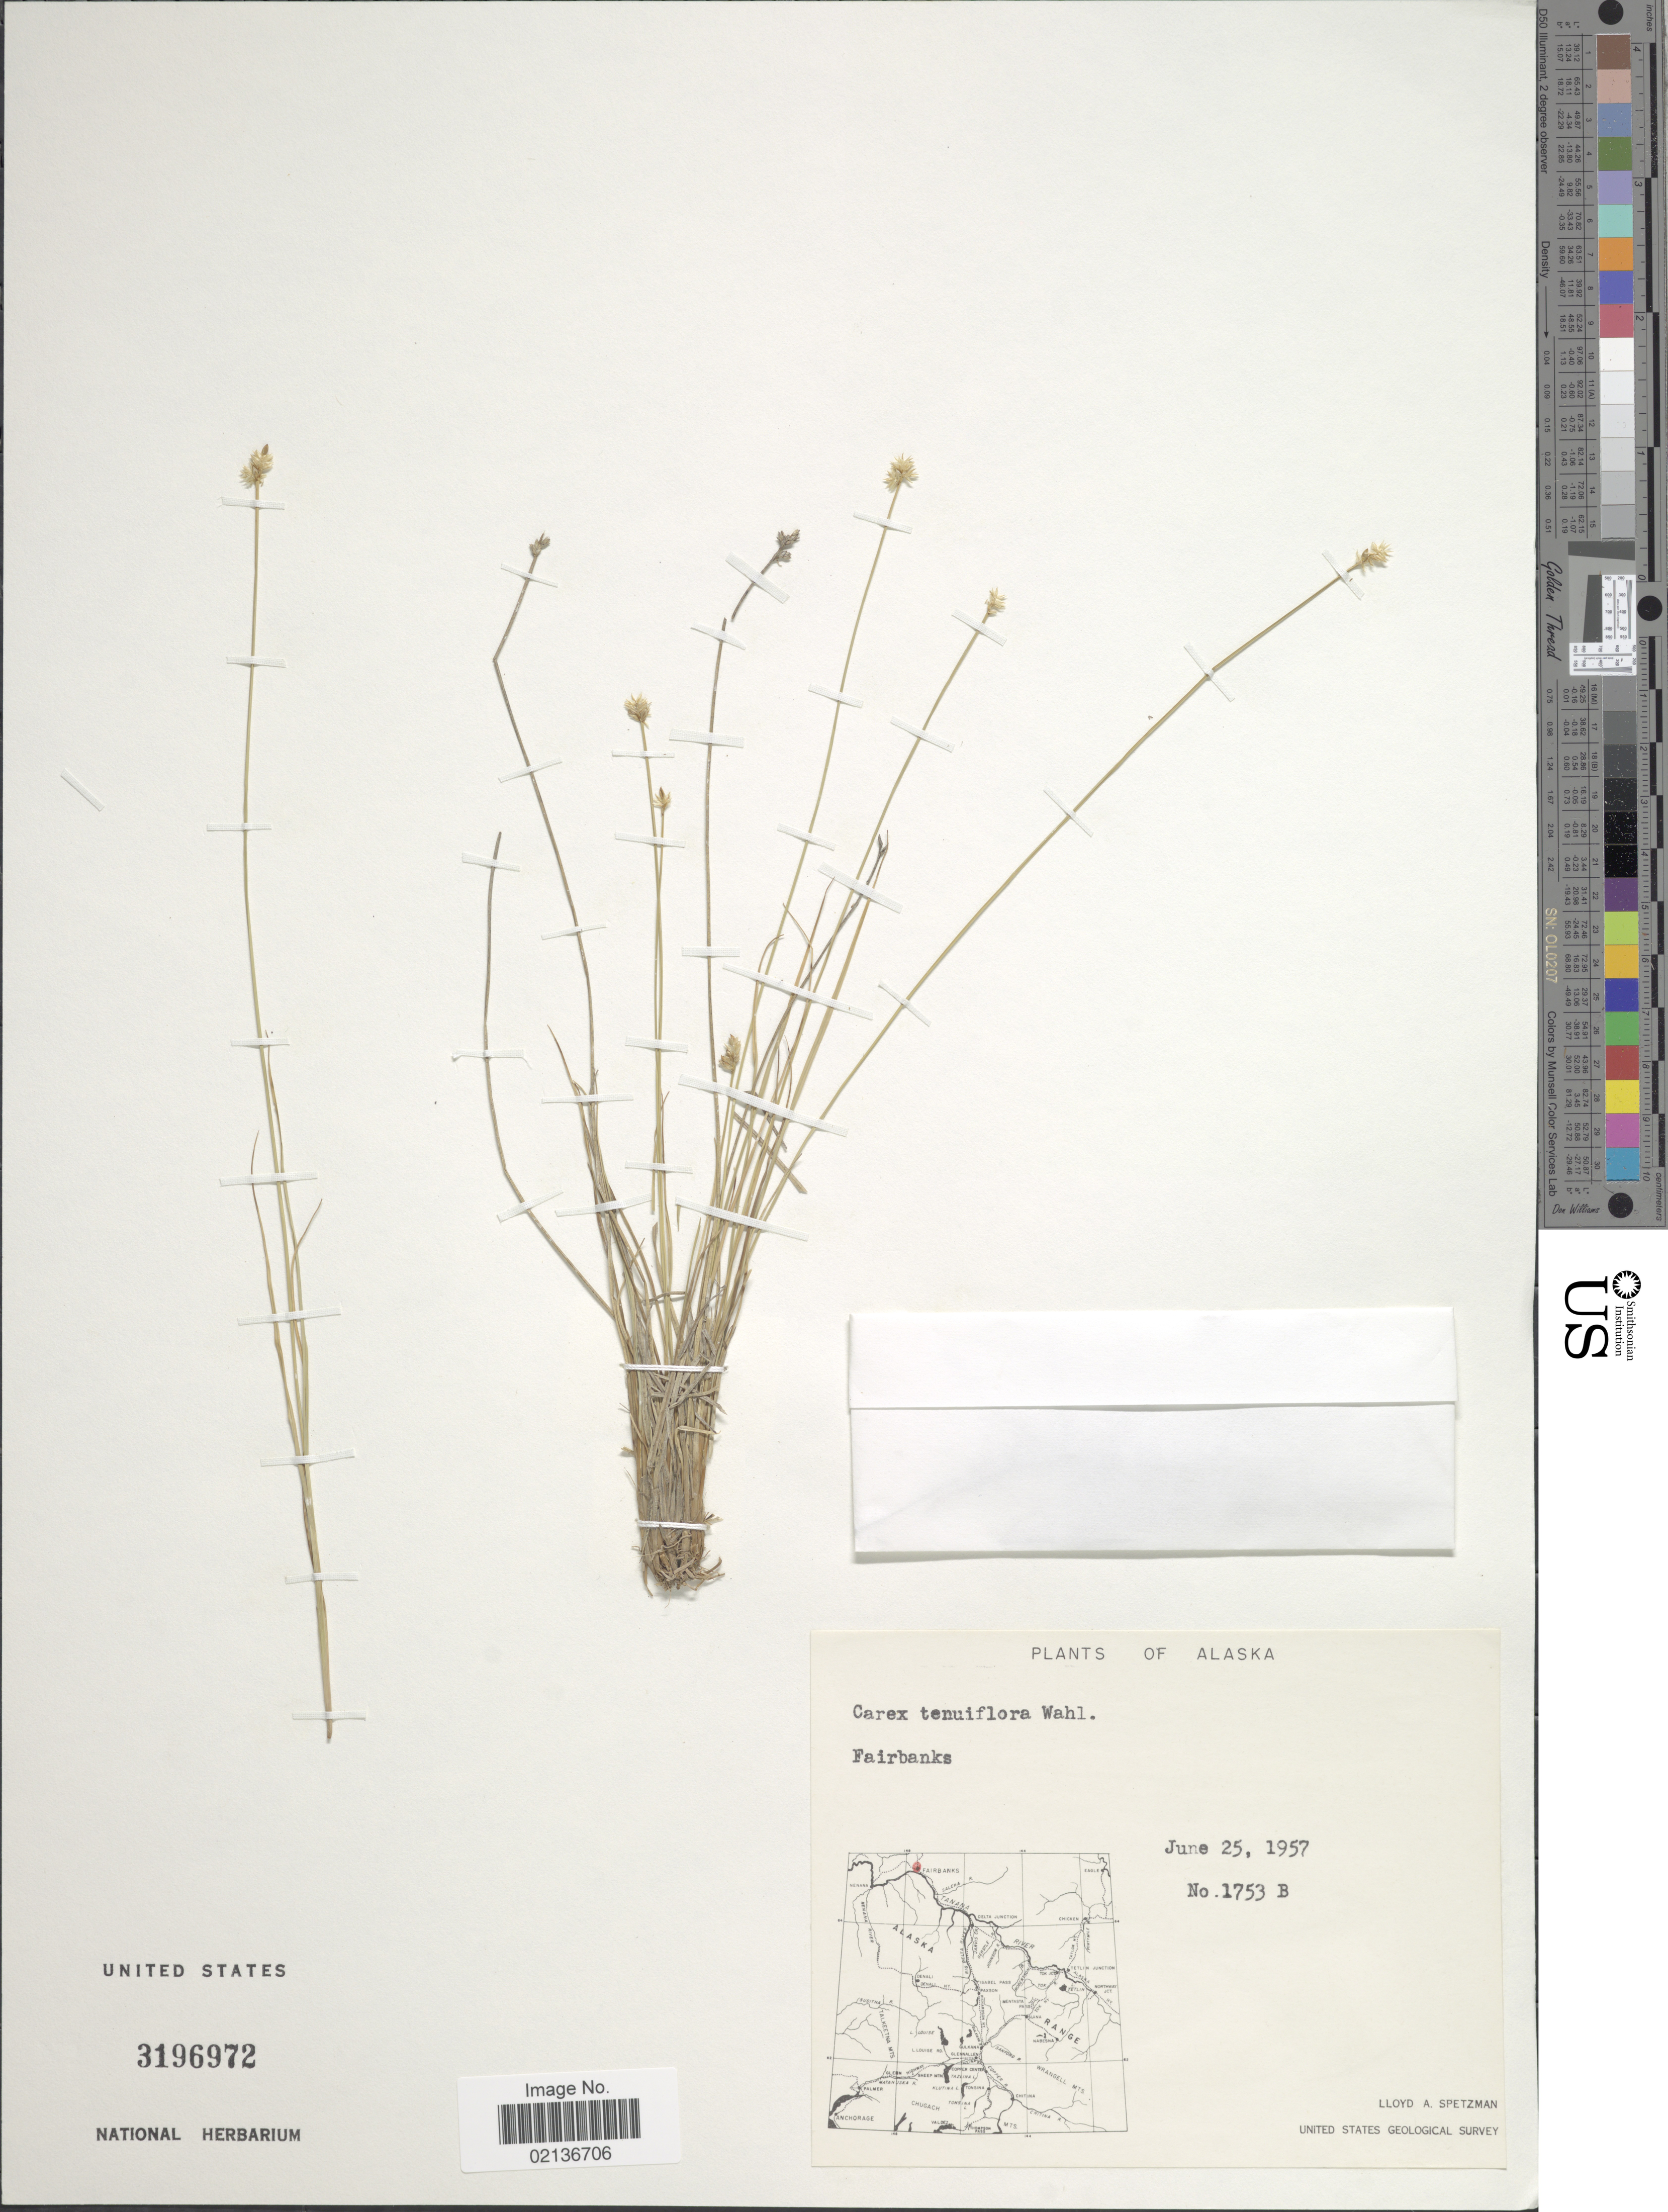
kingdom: Plantae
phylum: Tracheophyta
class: Liliopsida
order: Poales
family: Cyperaceae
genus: Carex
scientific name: Carex tenuiflora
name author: Wahlenb.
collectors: L. Spetzman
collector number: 1753B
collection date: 1957-06-25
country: United States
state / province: Alaska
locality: Fairbanks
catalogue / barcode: US 3196972